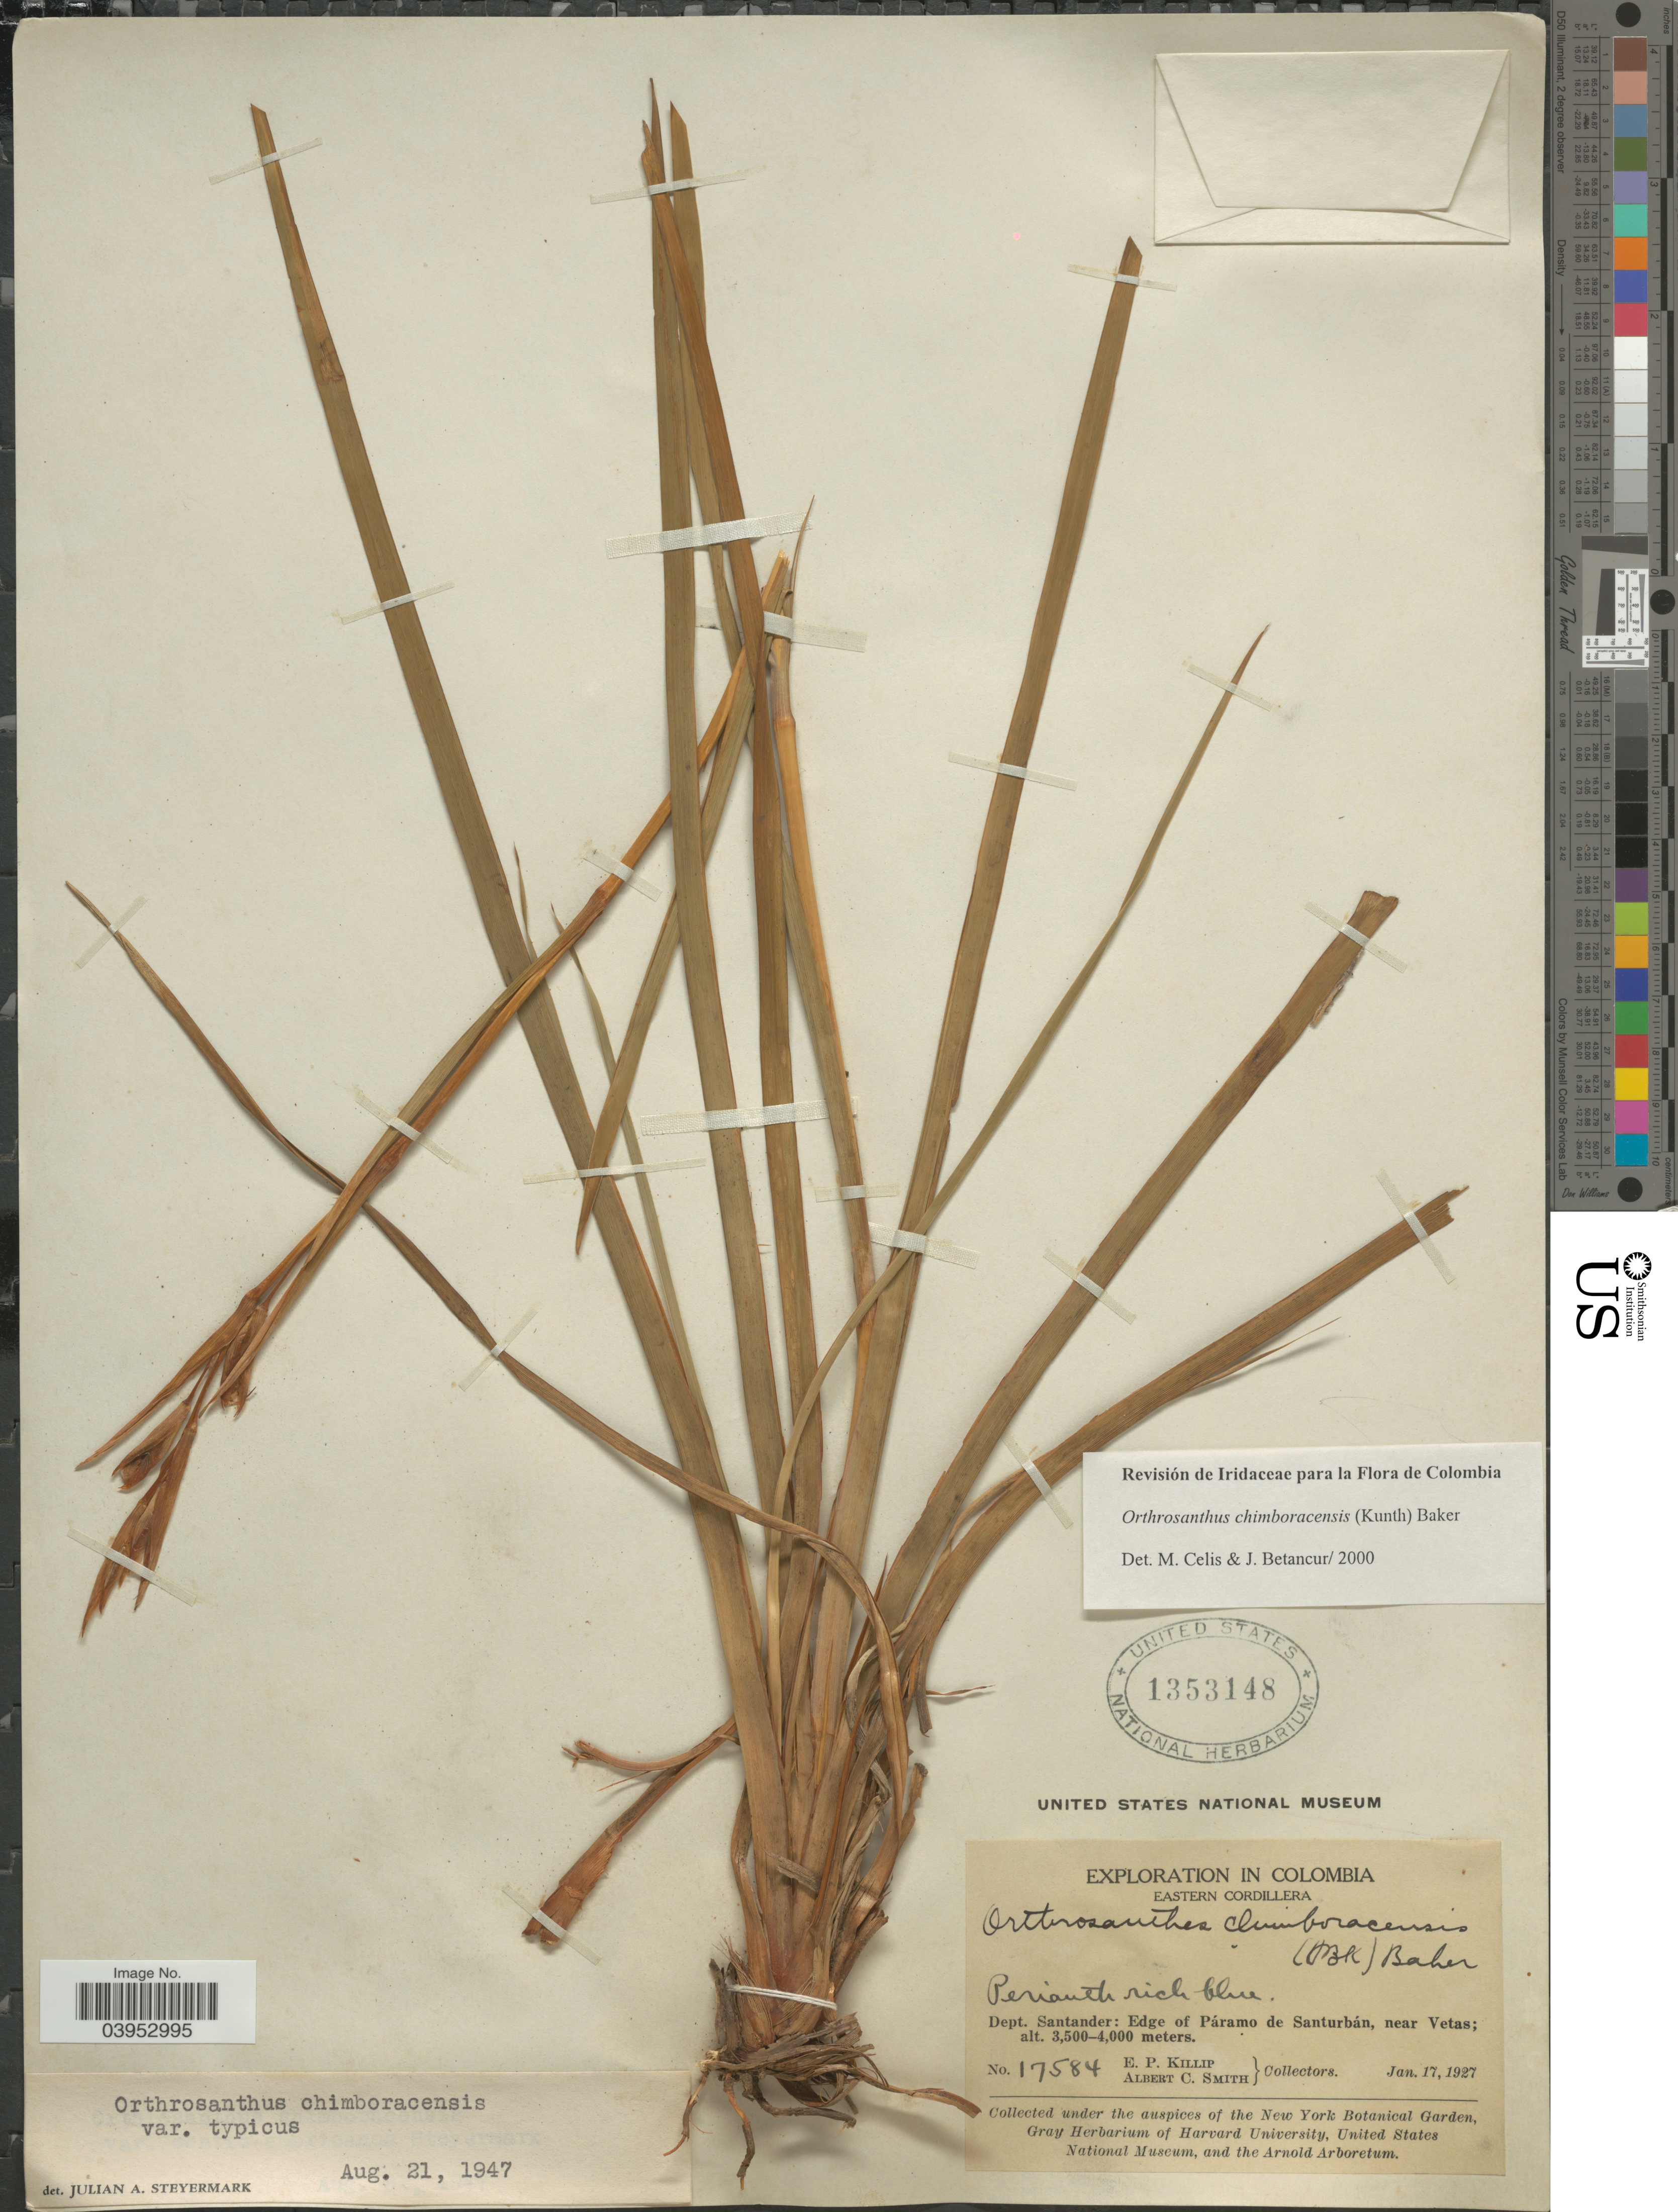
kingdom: Plantae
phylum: Tracheophyta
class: Liliopsida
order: Asparagales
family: Iridaceae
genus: Orthrosanthus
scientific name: Orthrosanthus chimboracensis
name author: (Kunth) Baker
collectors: E. P. Killip & A. C. Smith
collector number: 17584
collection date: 1927-01-17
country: Colombia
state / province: Santander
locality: Eastern Cordillera. Dept. Santander: Edge of Páramo de Santurbán, near Vetas.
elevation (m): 3500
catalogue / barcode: US 1353148